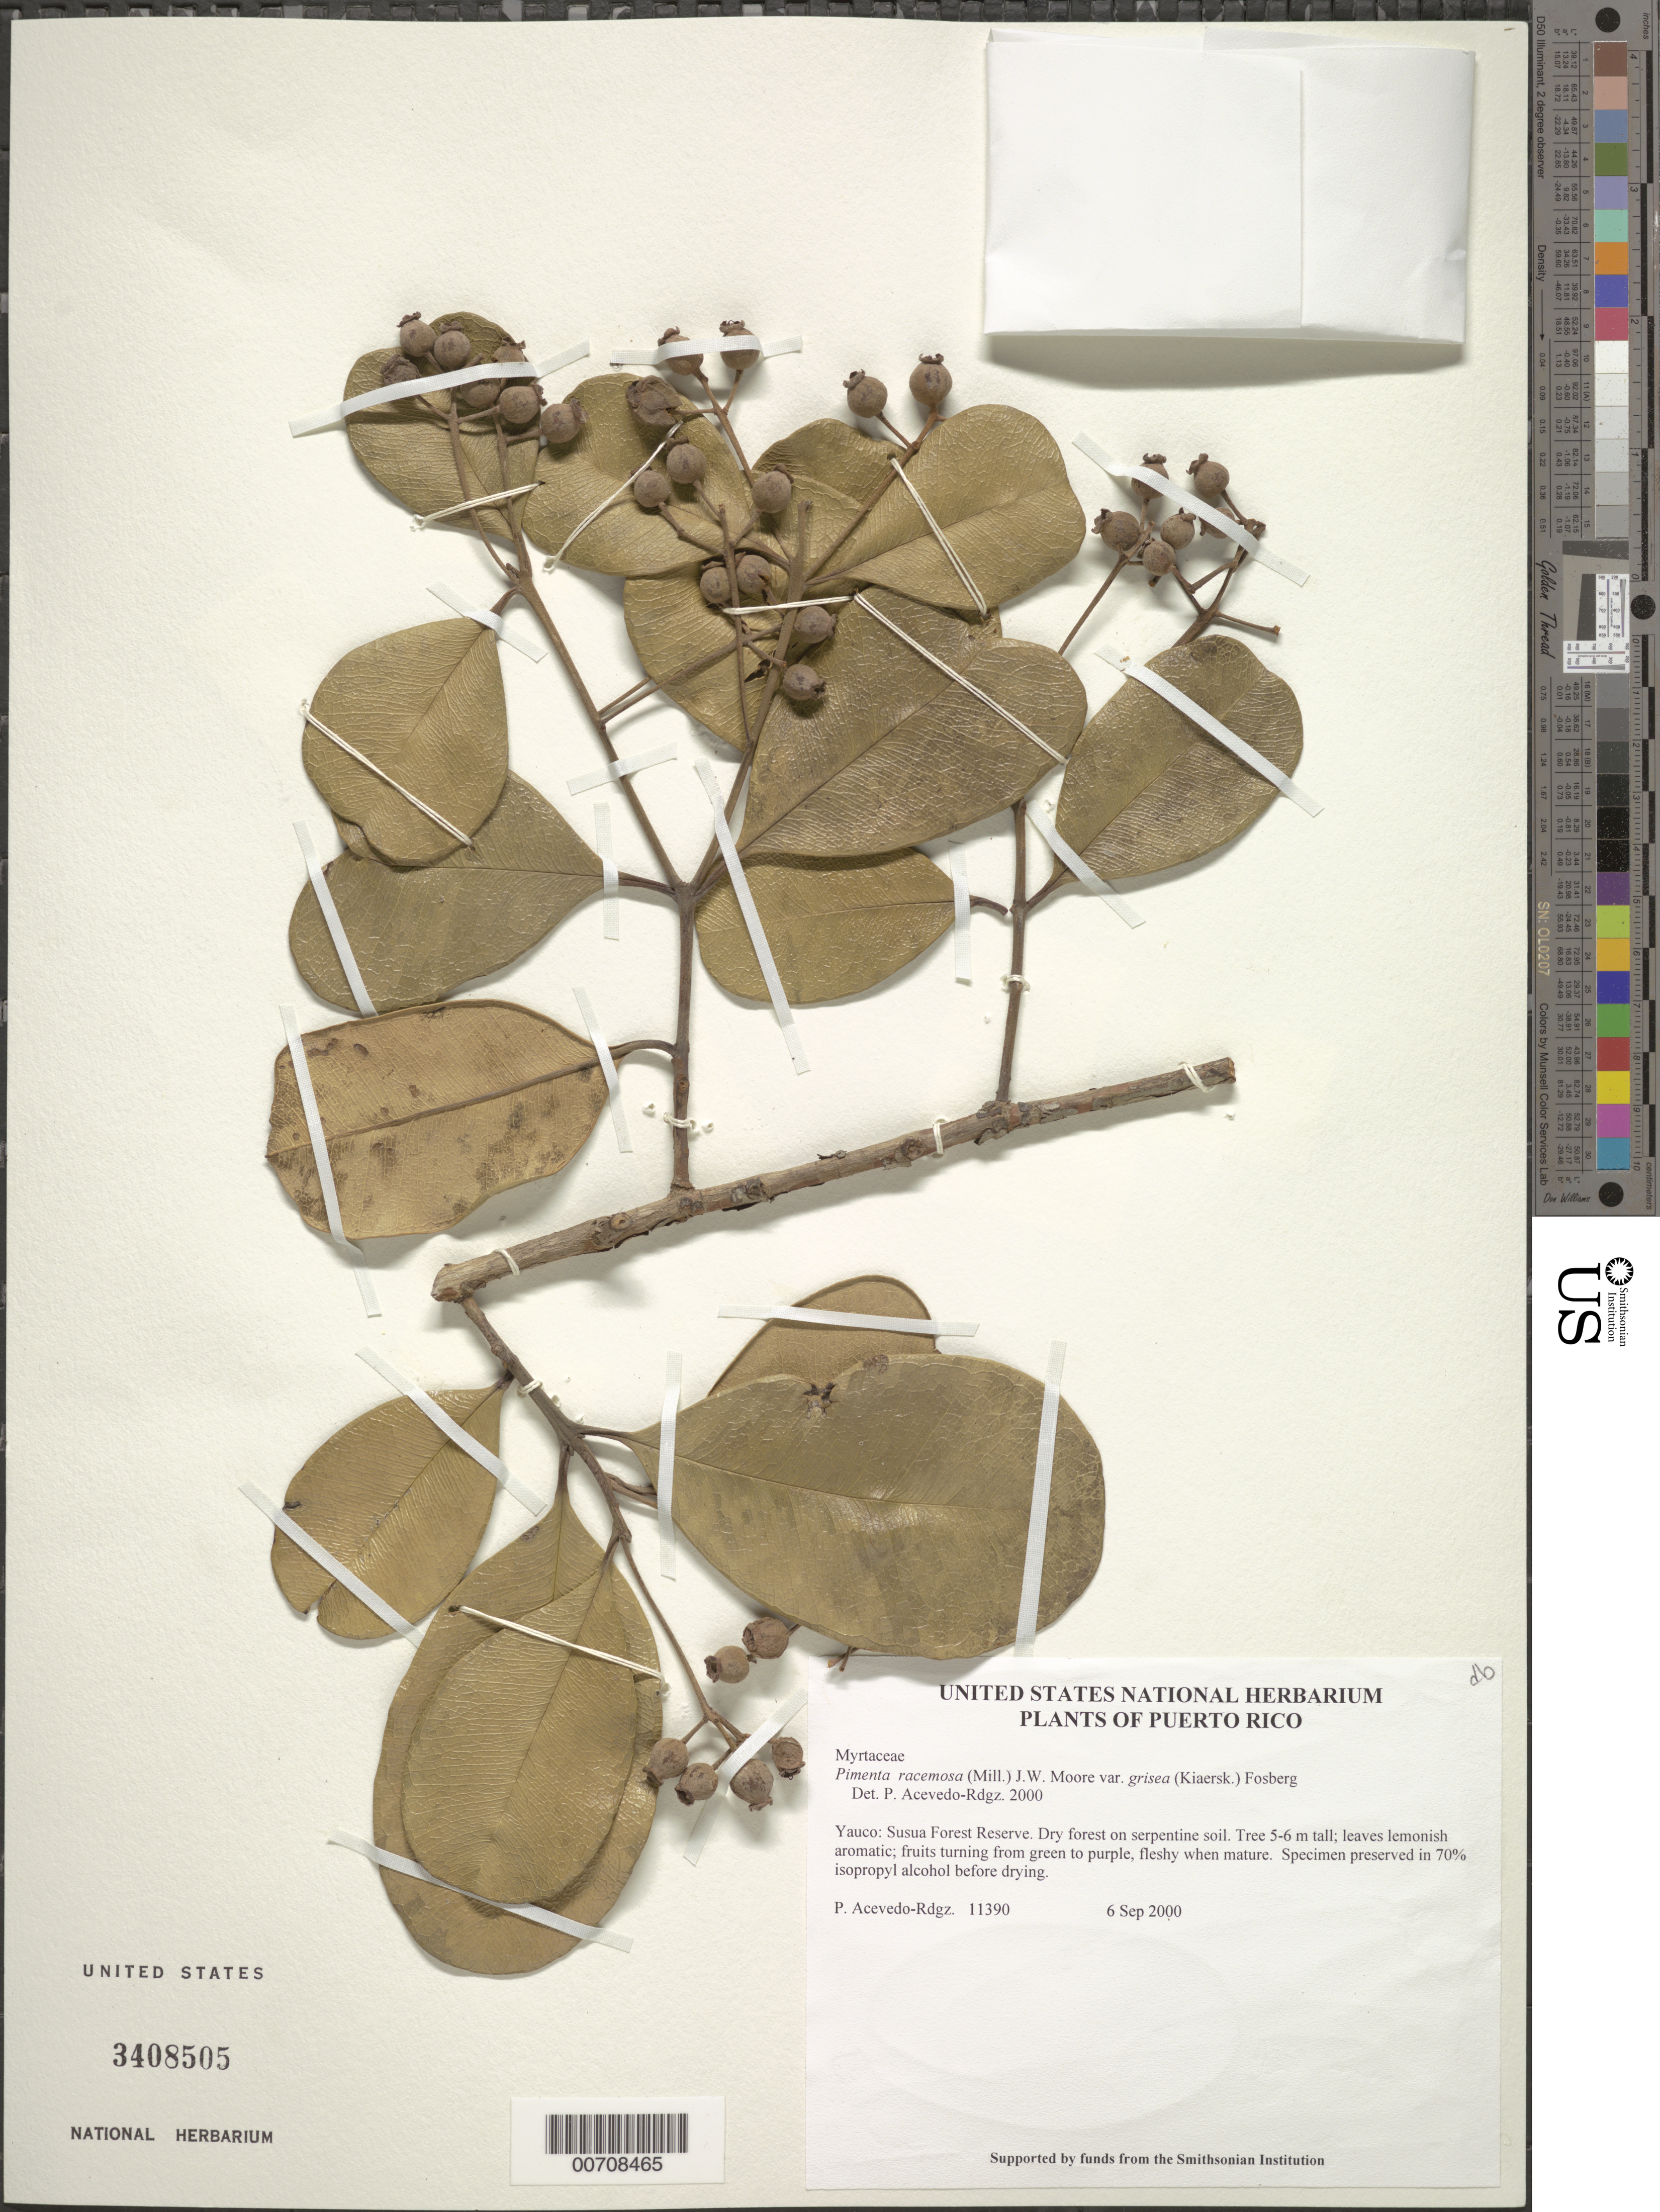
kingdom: Plantae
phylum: Tracheophyta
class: Magnoliopsida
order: Myrtales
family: Myrtaceae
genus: Pimenta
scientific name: Pimenta racemosa var. grisea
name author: (Kiaersk.) Fosberg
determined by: Acevedo-Rodríguez, P., (BOT), Smithsonian Institution - National Museum of Natural History (UNITED STATES)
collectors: P. Acevedo-Rodr.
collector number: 11390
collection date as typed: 06 Sep 2000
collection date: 2000-09-06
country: Puerto Rico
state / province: Yauco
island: Puerto Rico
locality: Yauco: Susua Forest Reserve.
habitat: Dry forest on serpentine soil.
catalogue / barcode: US 3408505